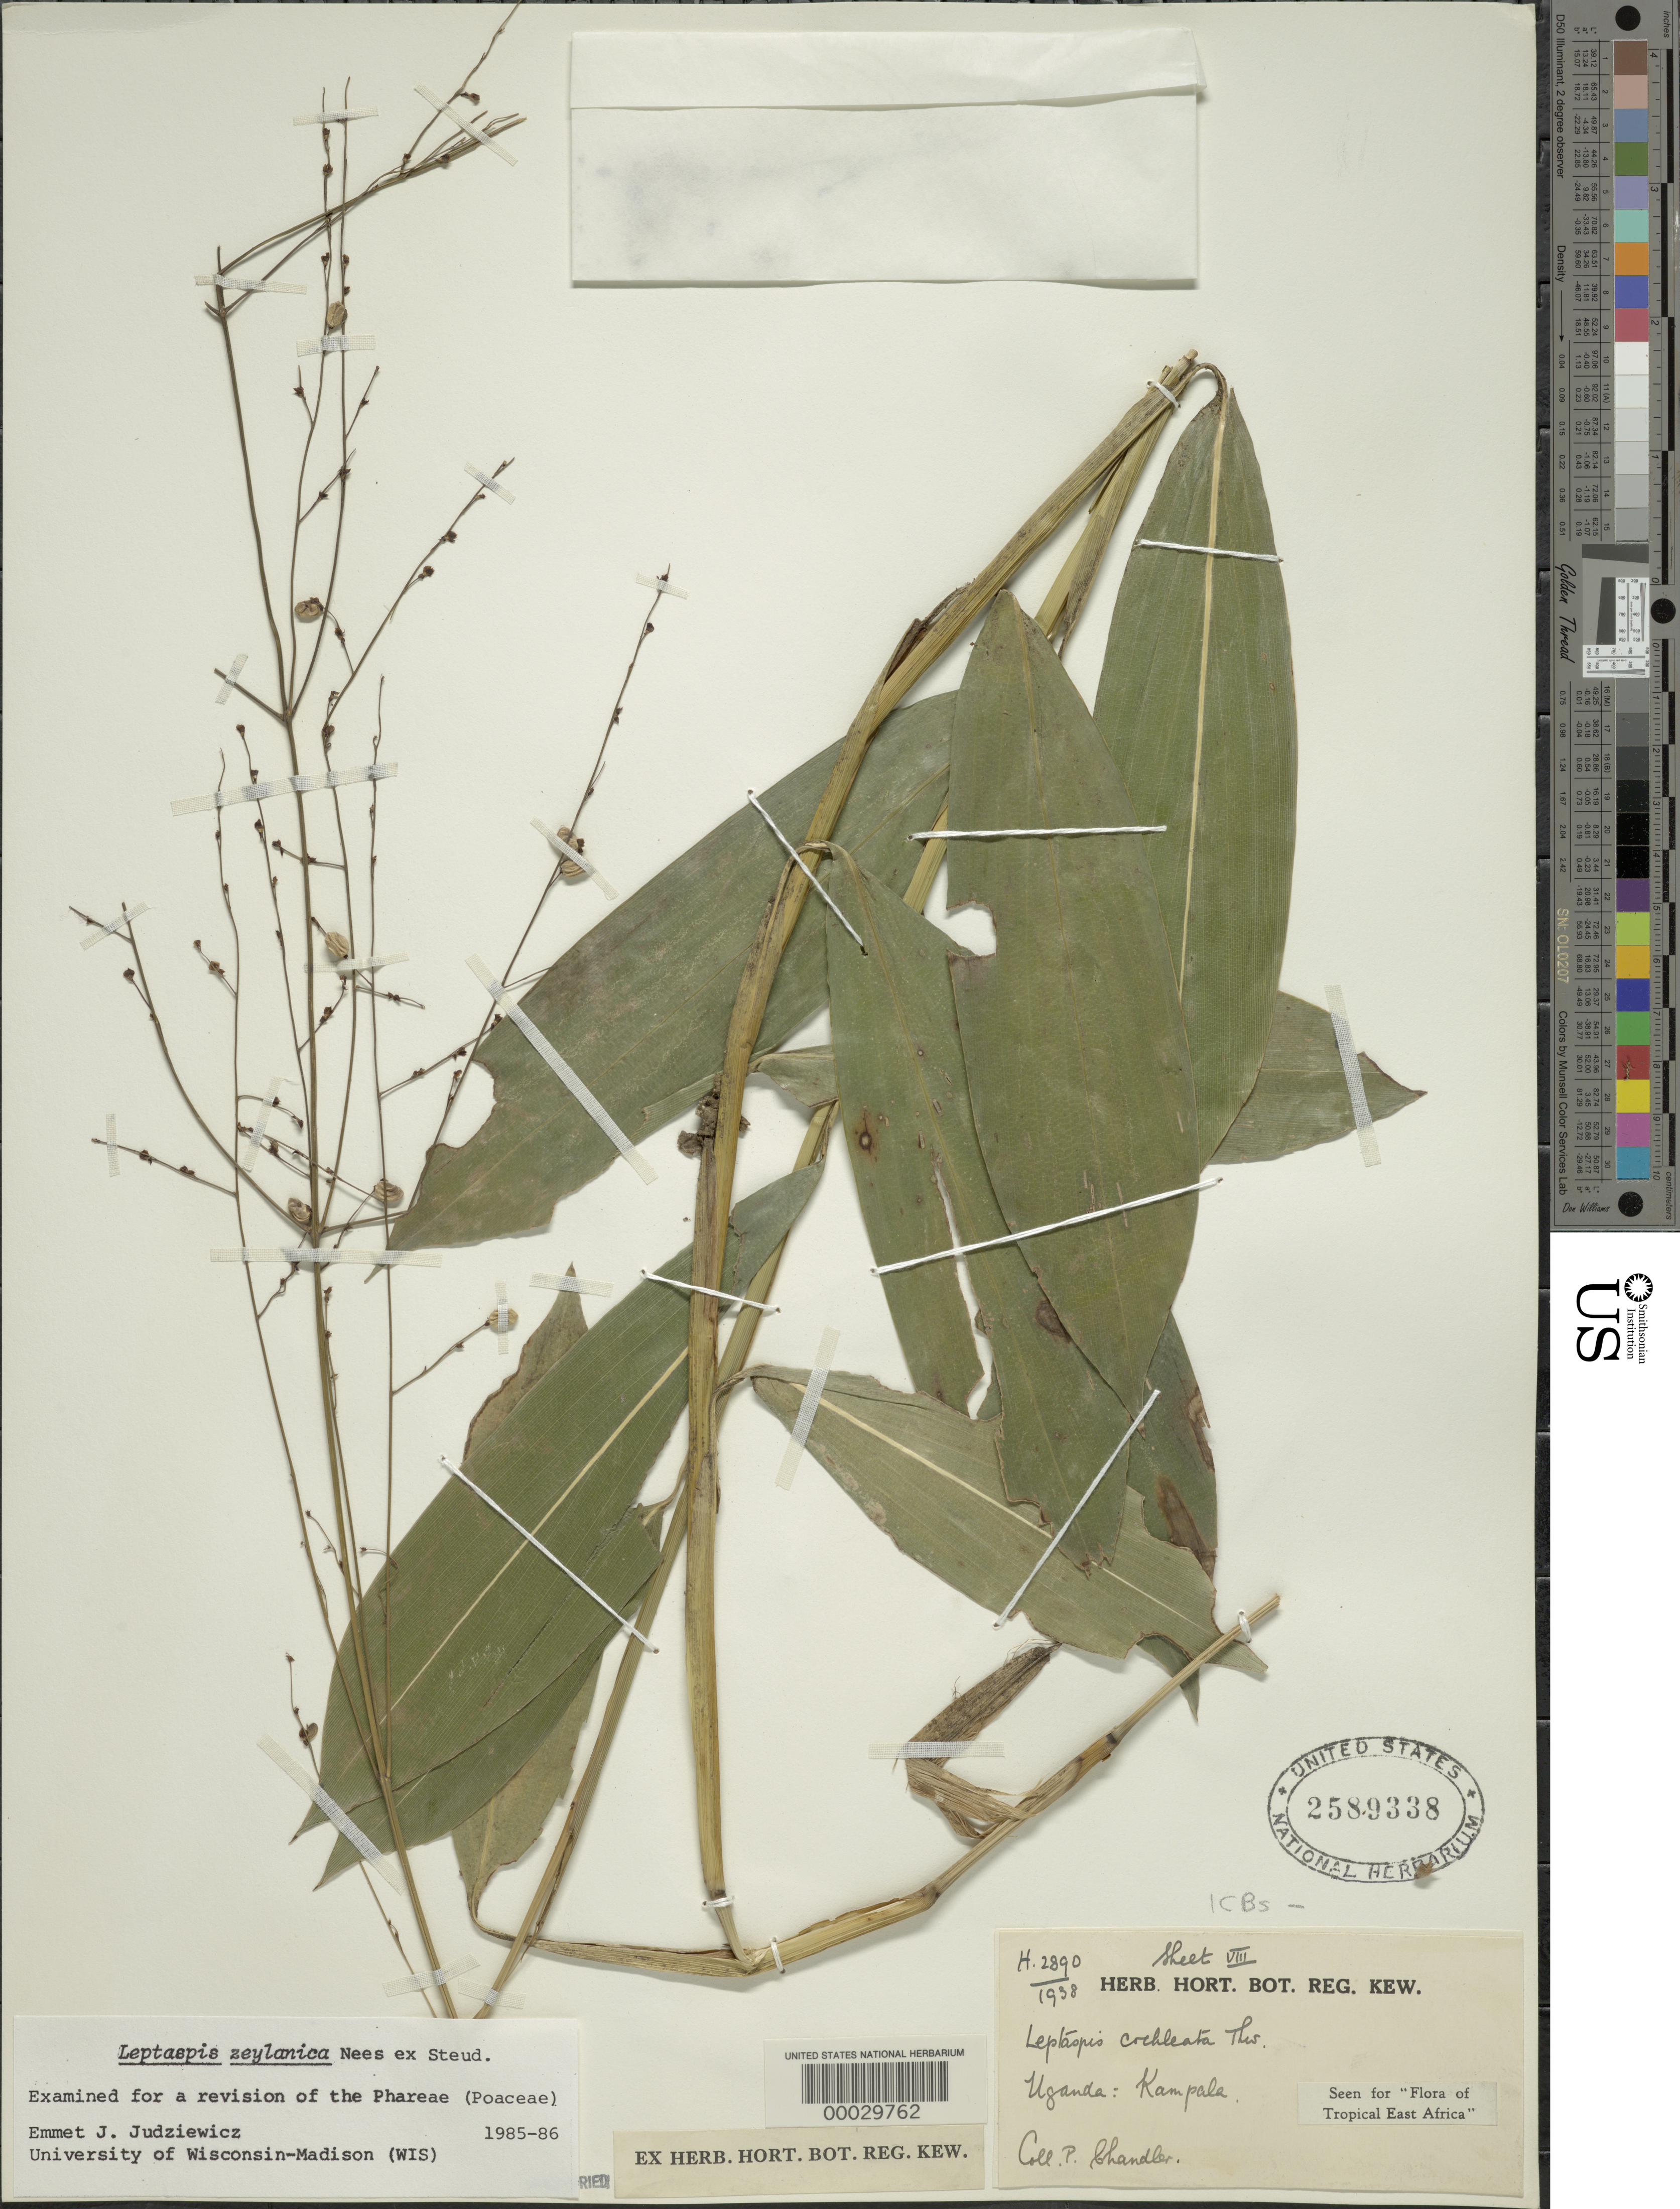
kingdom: Plantae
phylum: Tracheophyta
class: Liliopsida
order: Poales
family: Poaceae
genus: Leptaspis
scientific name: Leptaspis zeylanica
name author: Nees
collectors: H. Chandler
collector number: H-2890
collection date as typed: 1938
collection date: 1938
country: Uganda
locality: Kampala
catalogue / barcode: US 2589338